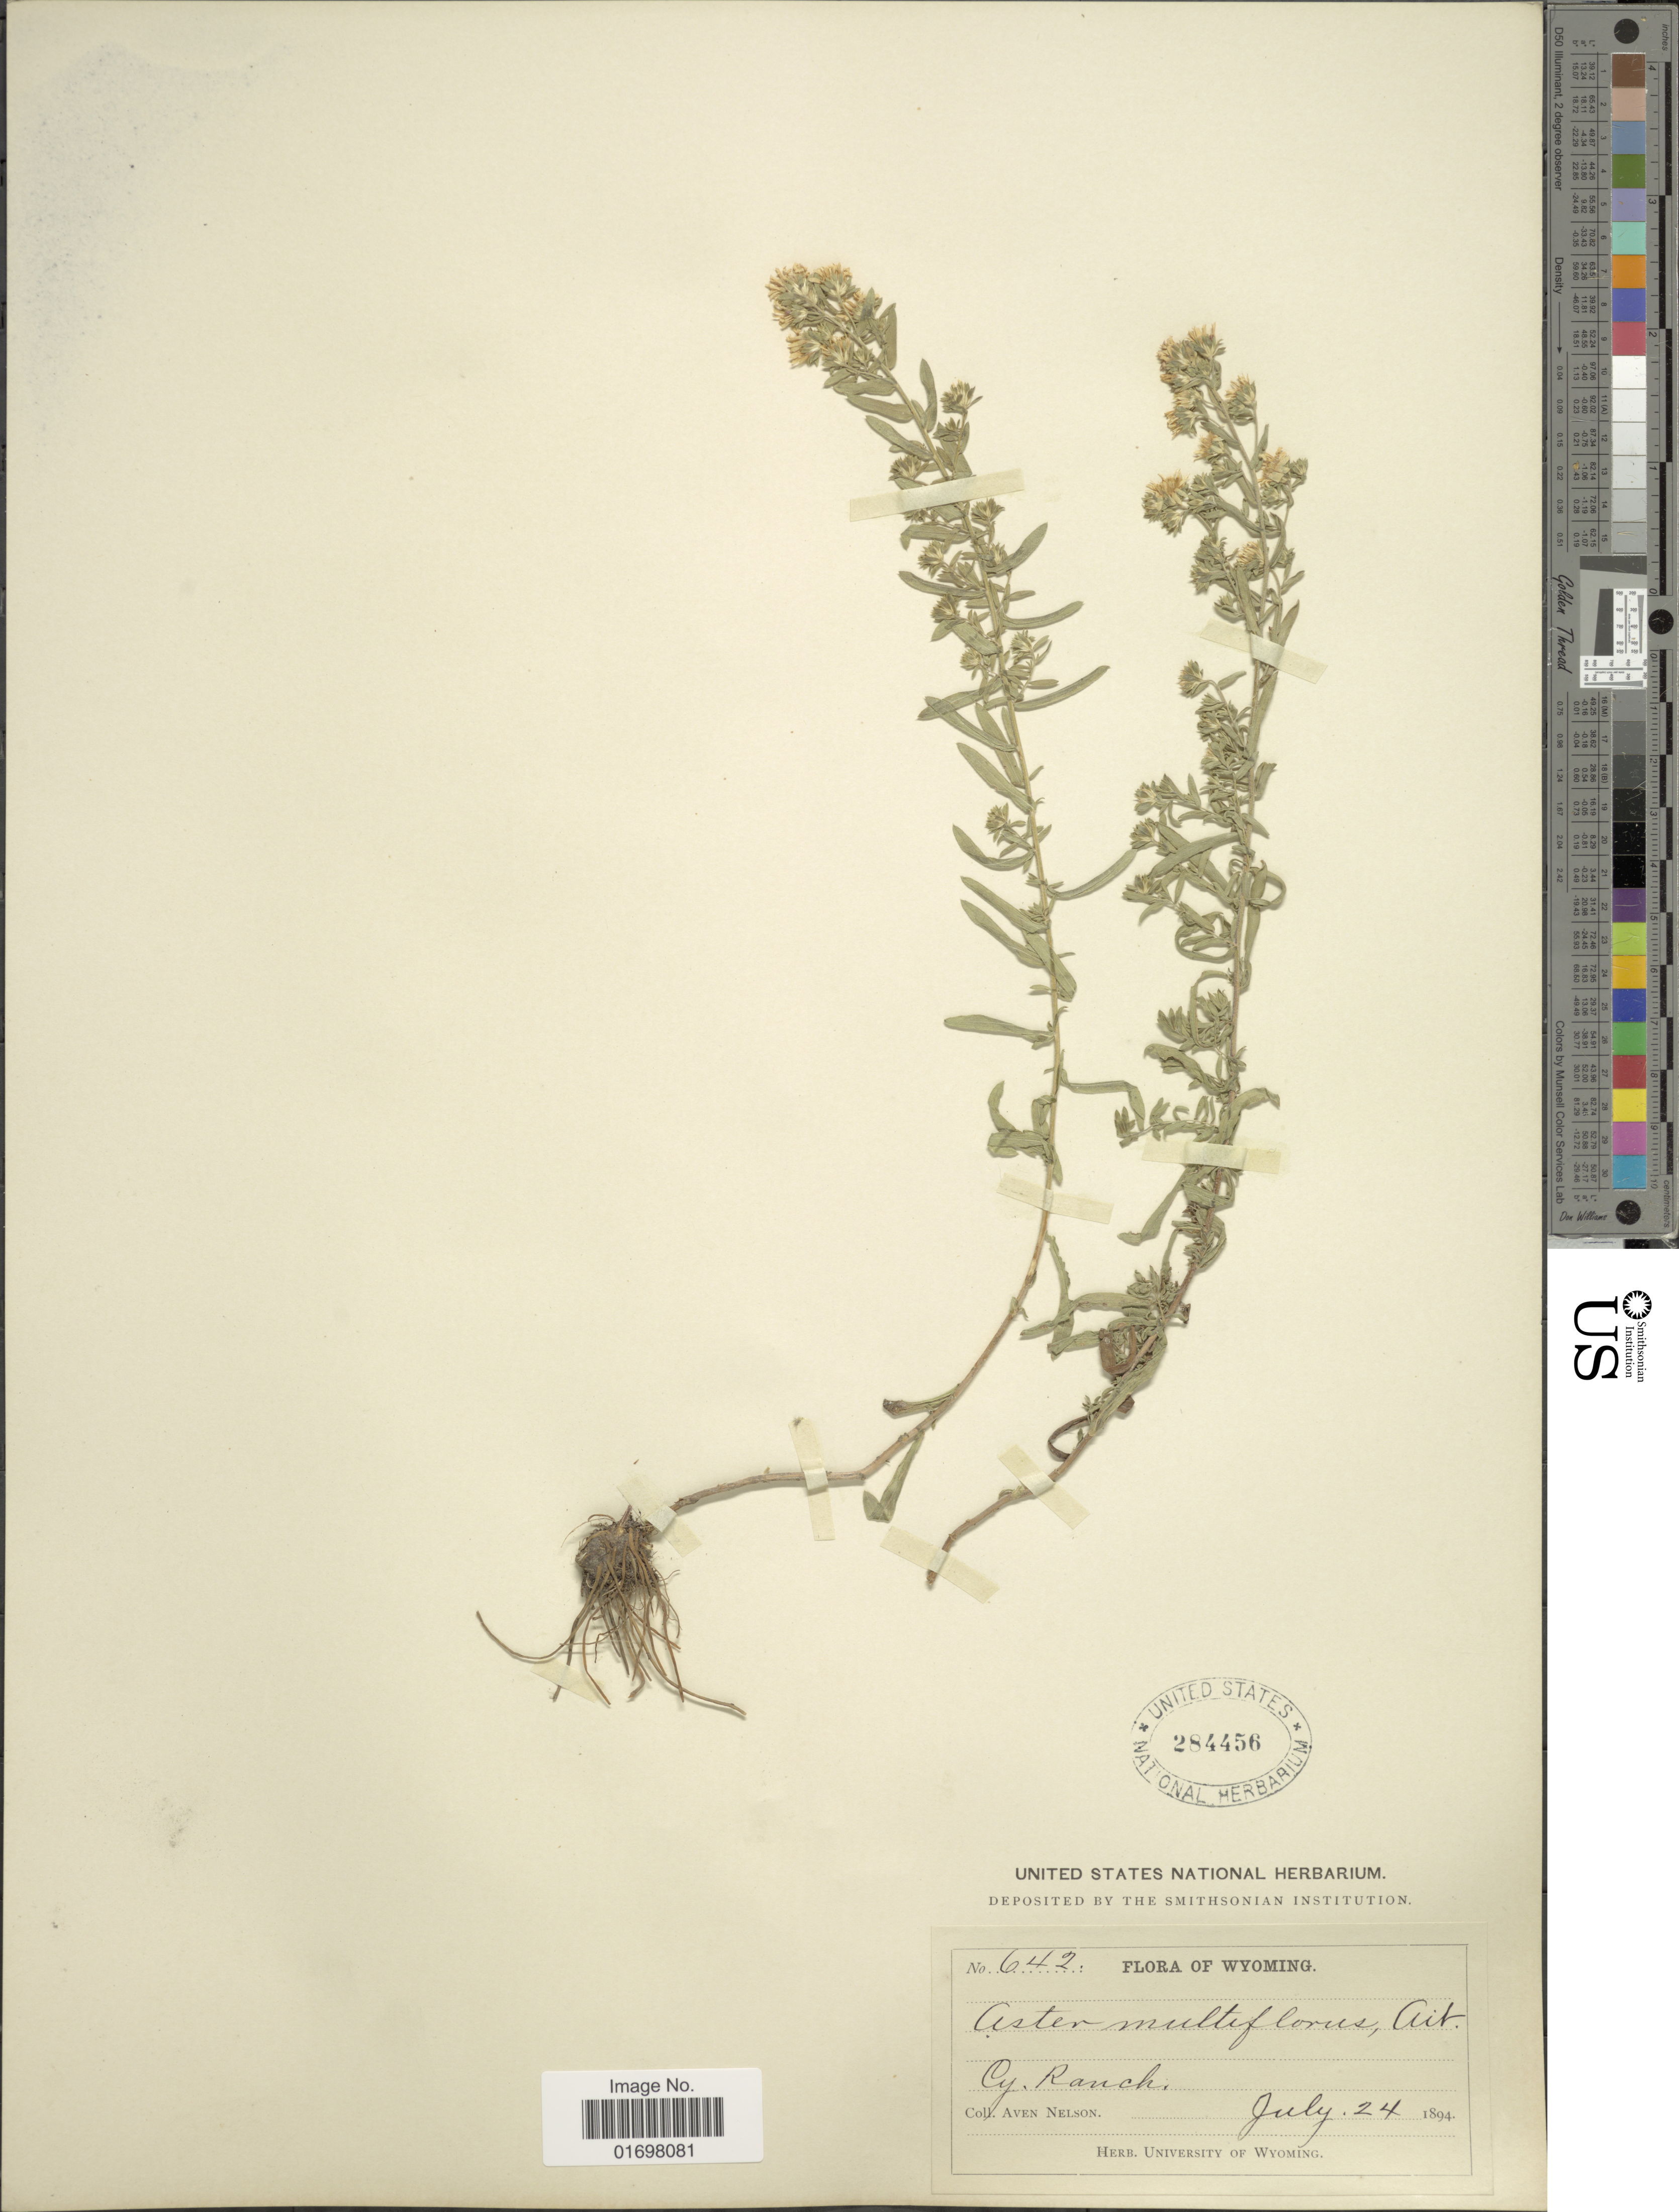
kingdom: Plantae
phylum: Tracheophyta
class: Magnoliopsida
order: Asterales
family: Asteraceae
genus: Symphyotrichum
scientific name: Symphyotrichum falcatum var. commutatum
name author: (Torr. & A. Gray) G.L. Nesom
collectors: A. Nelson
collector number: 642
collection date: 1894-07-24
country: United States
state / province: Wyoming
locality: Cy. Ranch.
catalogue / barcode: US 284456